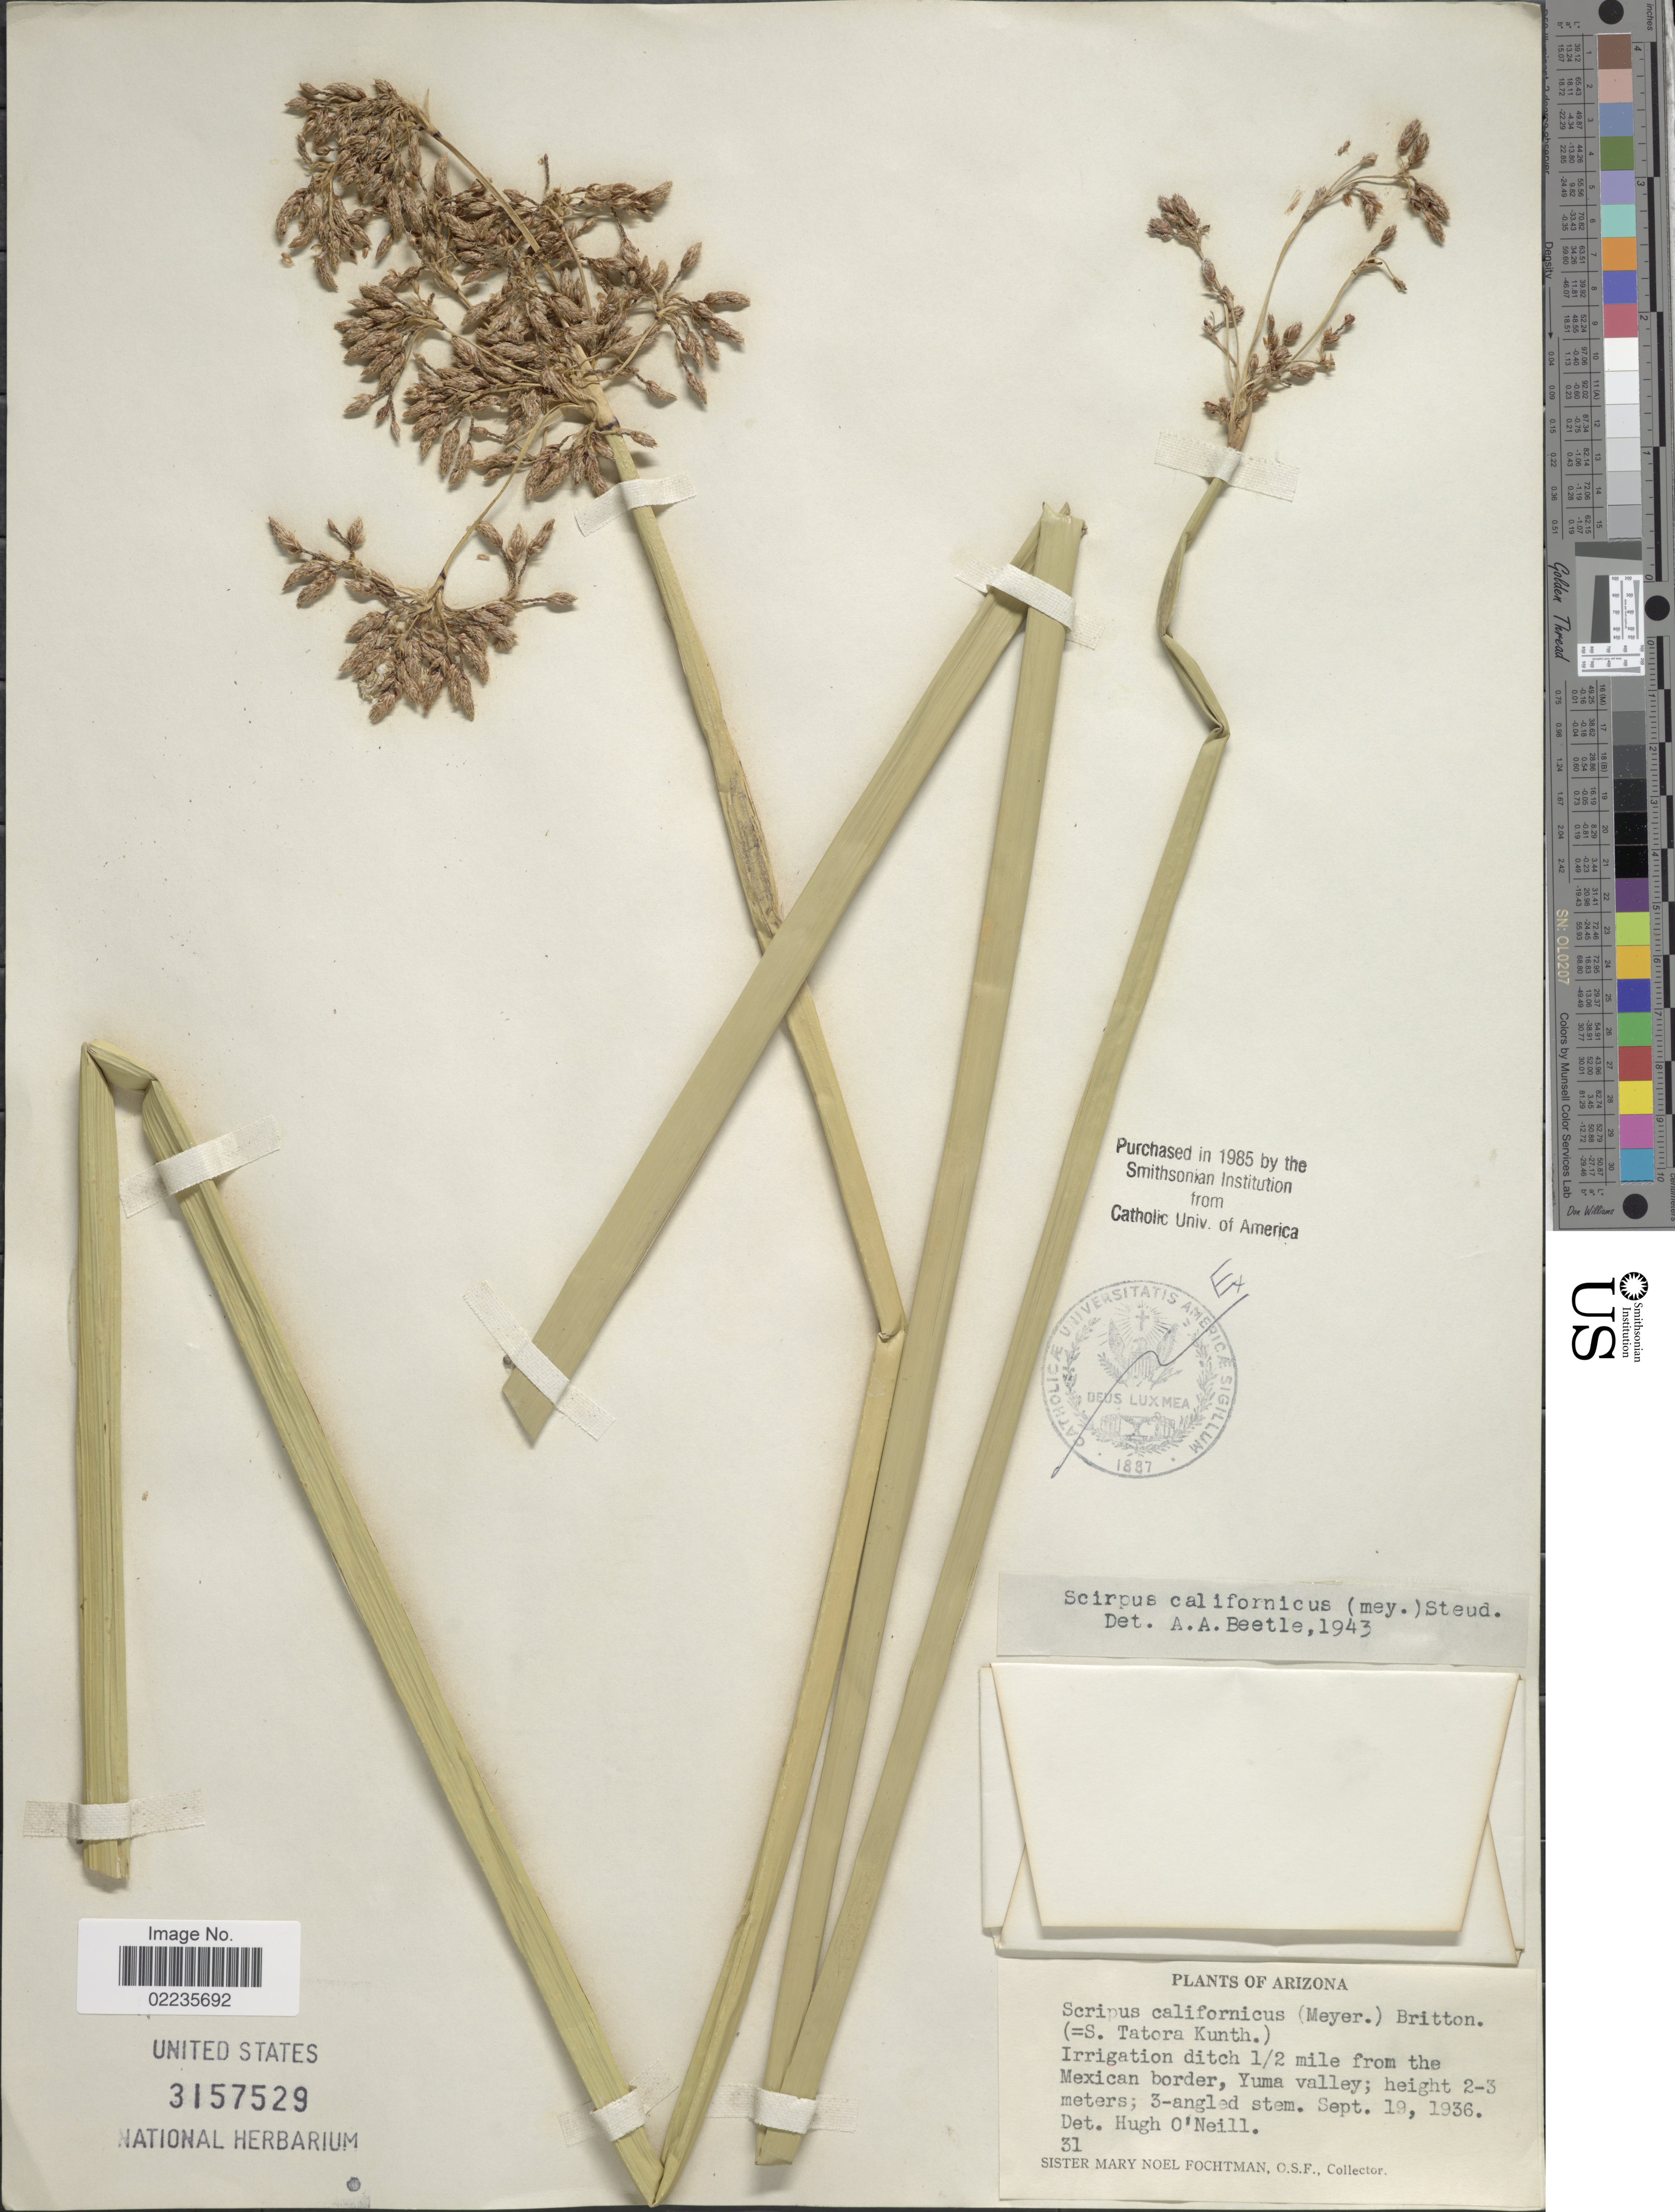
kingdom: Plantae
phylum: Tracheophyta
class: Liliopsida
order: Poales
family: Cyperaceae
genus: Schoenoplectus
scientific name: Schoenoplectus californicus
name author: (C.A. Mey.) Soják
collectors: M. N. Fochtman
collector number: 31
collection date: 1936-09-19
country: United States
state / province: Arizona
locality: Irrigation ditch ½ mile from the Mexican border, Yuma Valley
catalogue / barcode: US 3157529